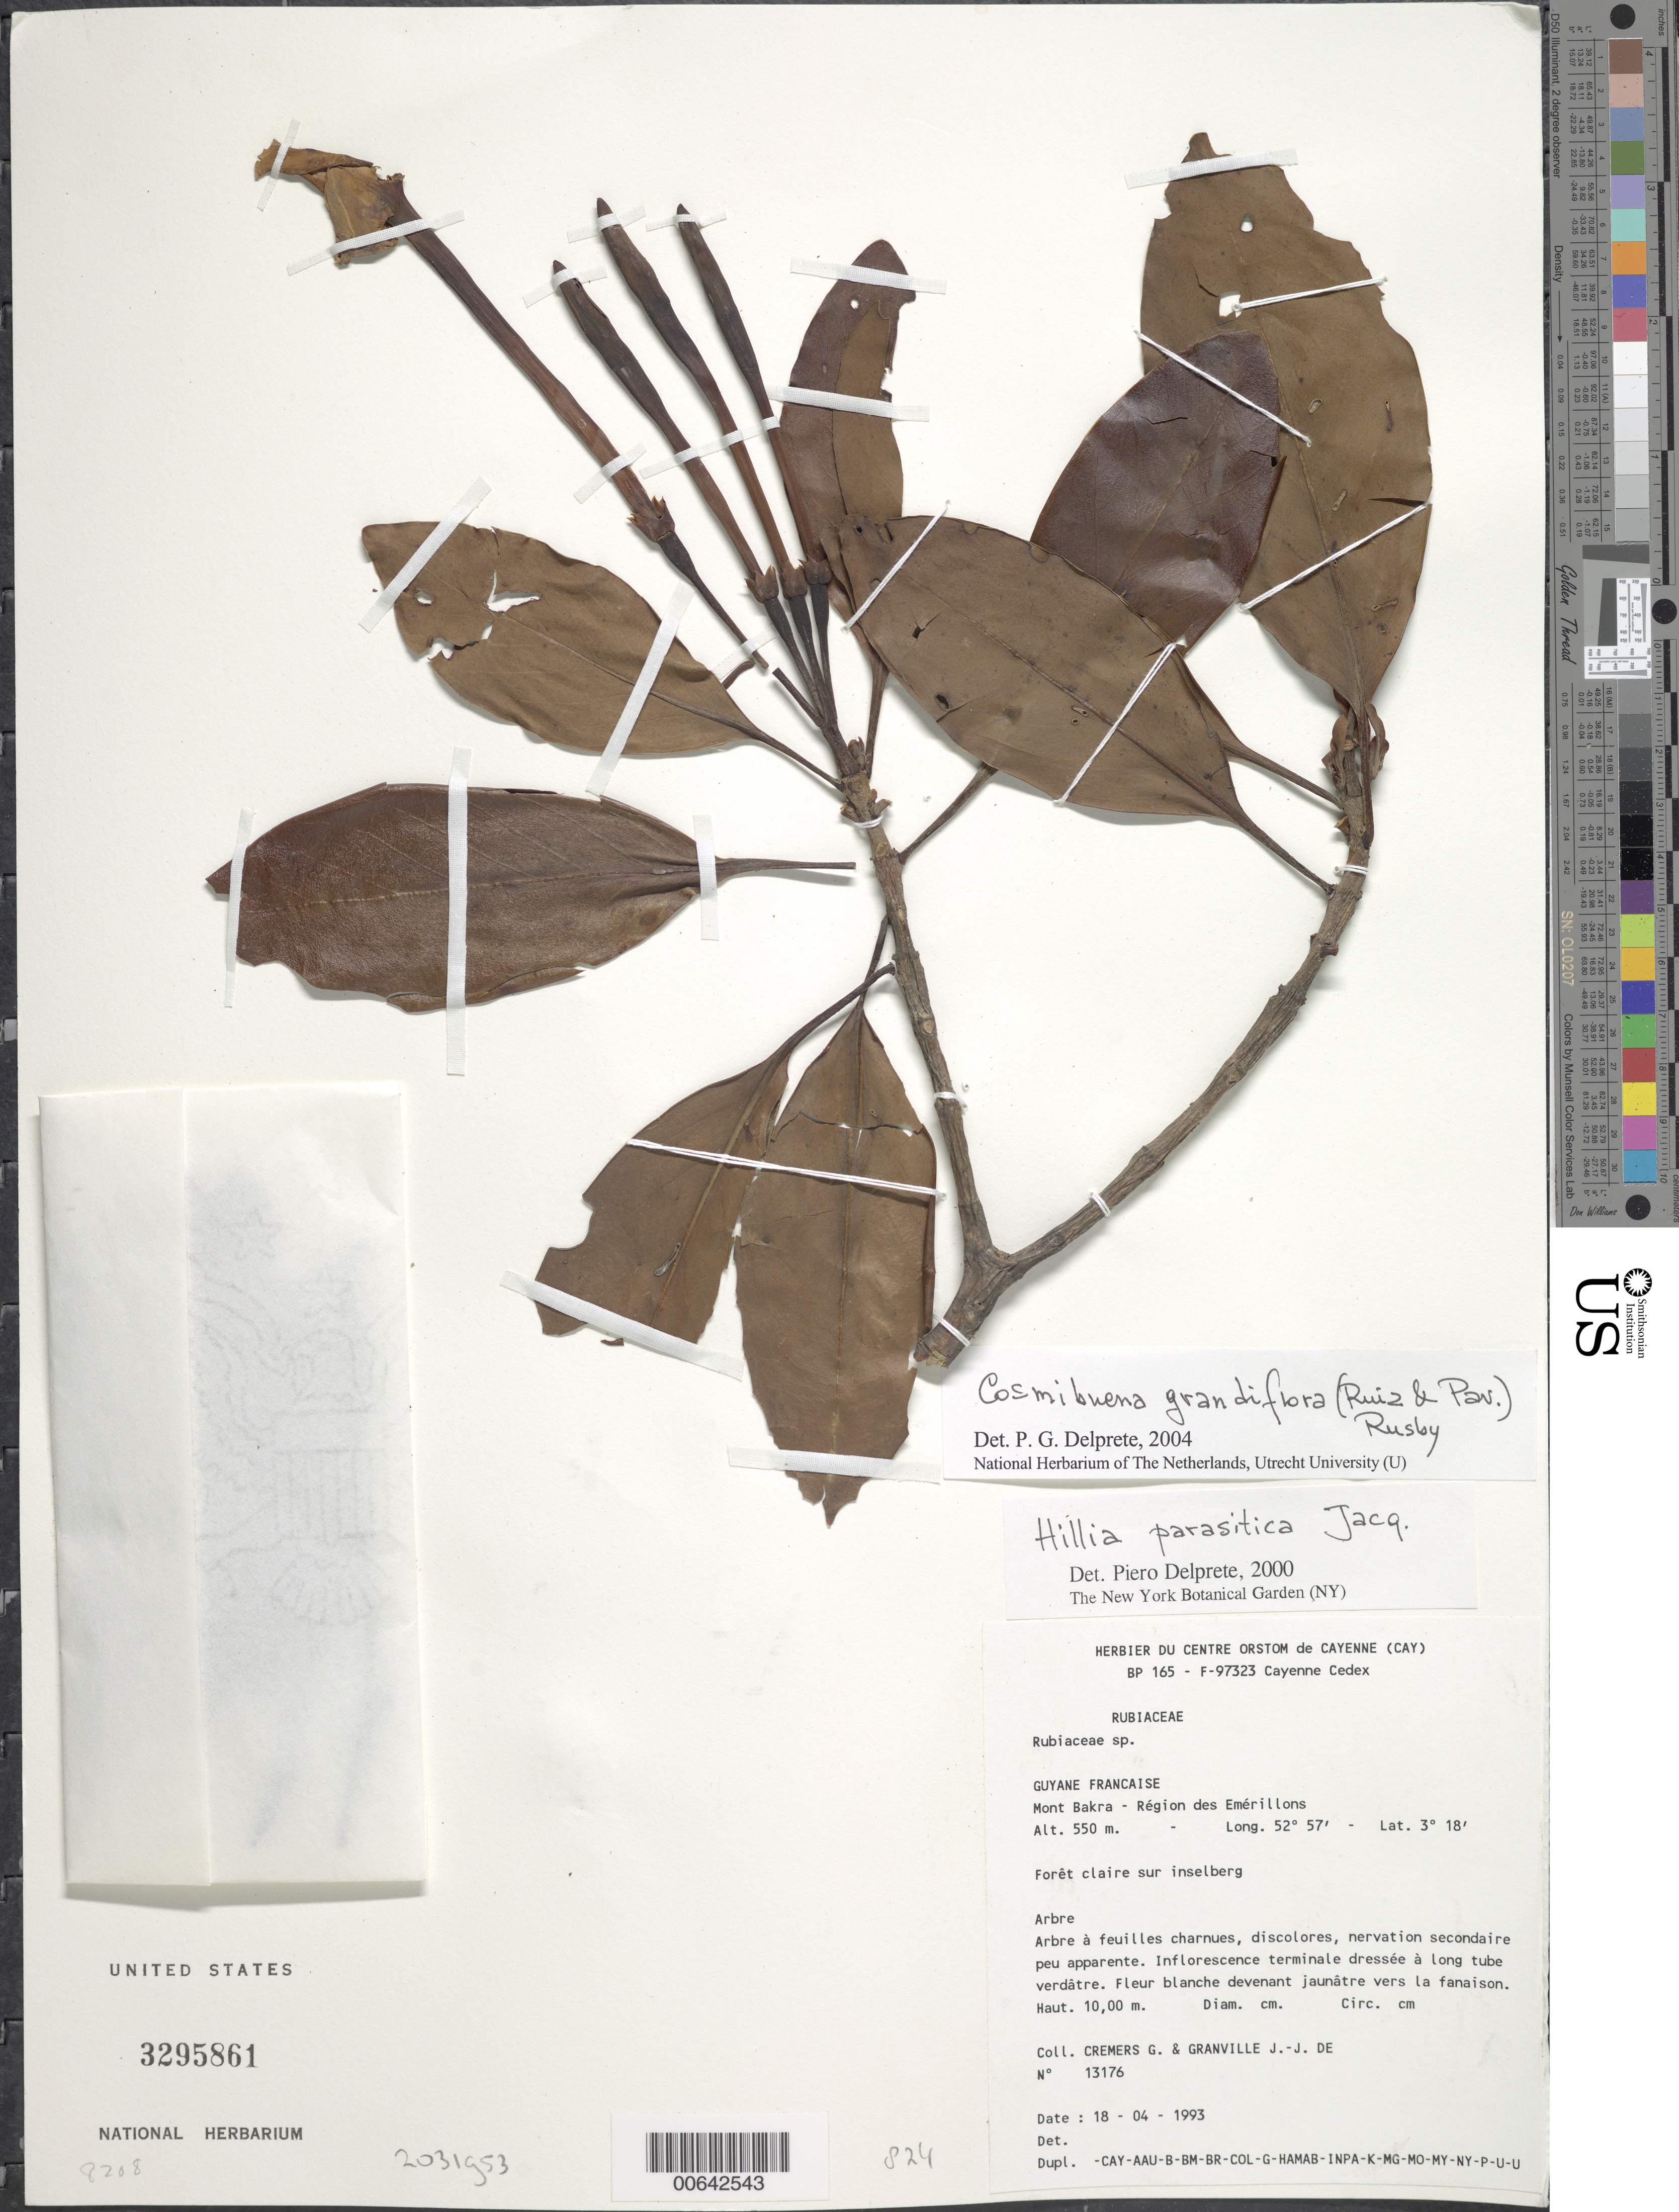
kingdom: Plantae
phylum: Tracheophyta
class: Magnoliopsida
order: Gentianales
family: Rubiaceae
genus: Cosmibuena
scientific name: Cosmibuena grandiflora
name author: (Rose & Pav.) Rusby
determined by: Delprete, P. G., Herb. de Guyane Cay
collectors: G. Cremers & J.-J. de Granville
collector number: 13176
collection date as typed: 18-Apr-93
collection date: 1993-04-18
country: French Guiana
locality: Mont Bakra, région des Emérillons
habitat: Forêt claire sur inselberg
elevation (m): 550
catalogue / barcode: US 3295861